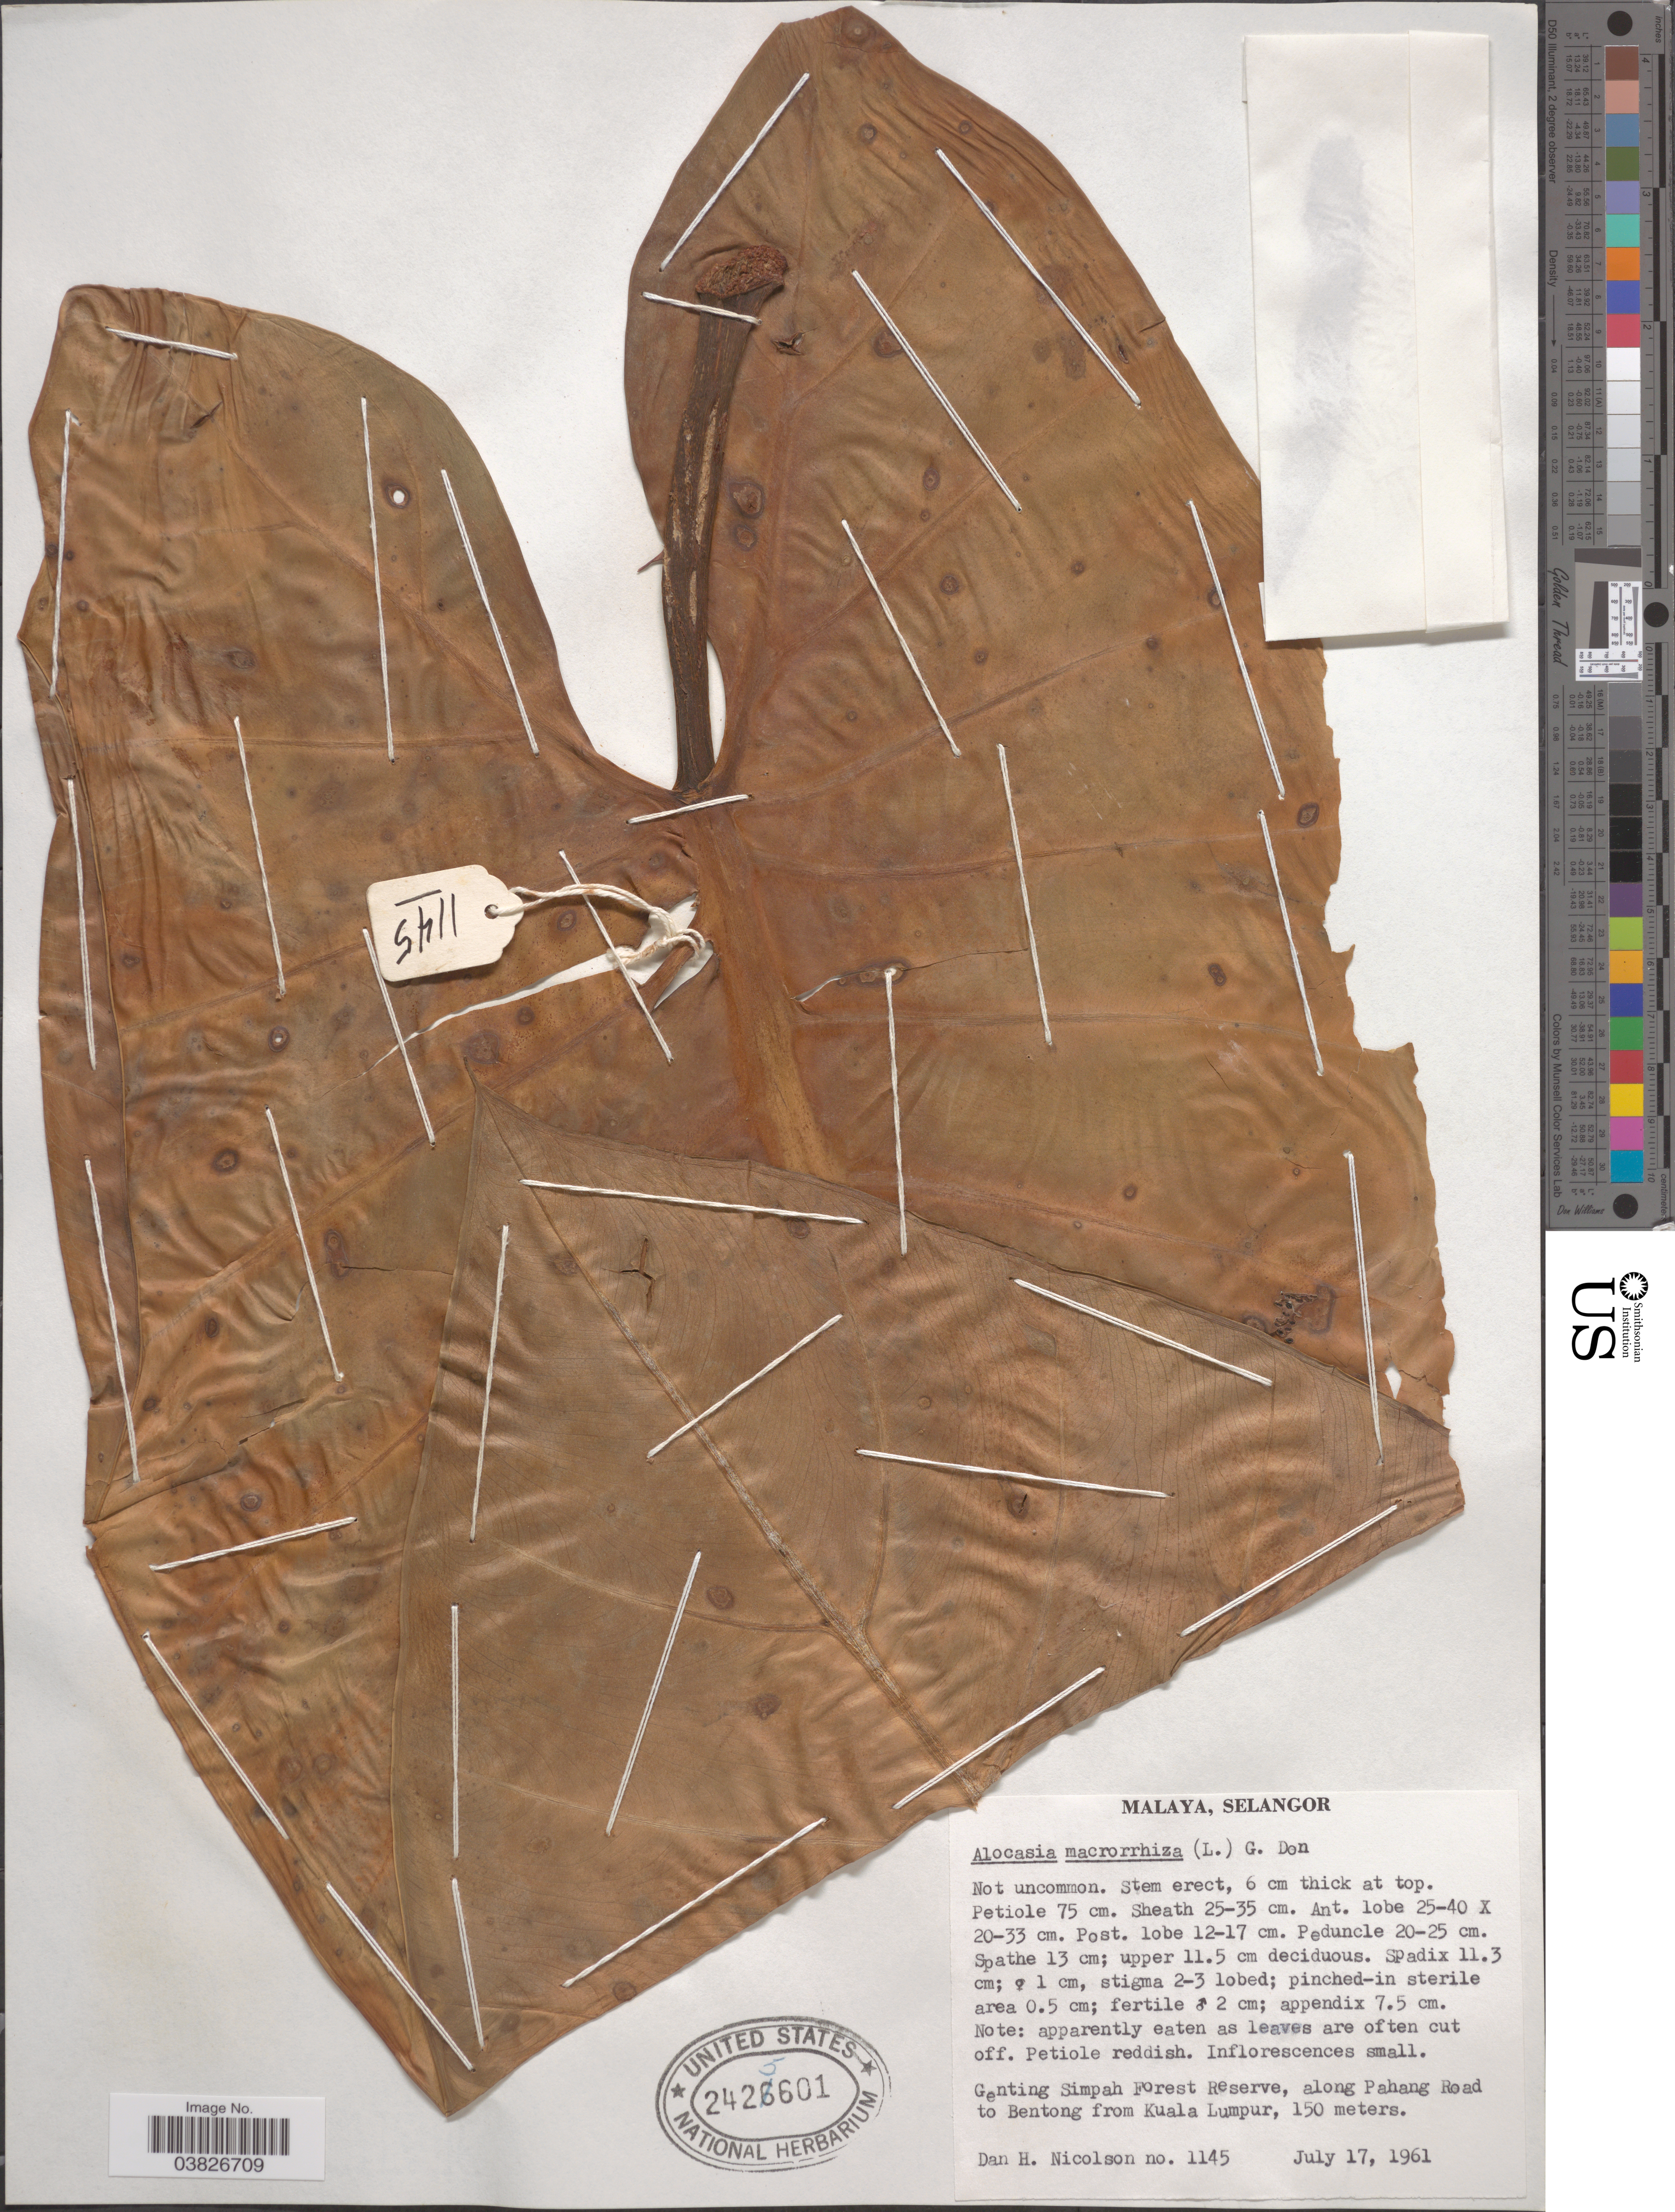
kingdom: Plantae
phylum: Tracheophyta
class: Liliopsida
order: Alismatales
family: Araceae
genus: Alocasia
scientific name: Alocasia macrorrhizos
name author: (L.) G. Don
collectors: D. H. Nicolson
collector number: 1145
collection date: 1961-07-17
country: Malaysia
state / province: Selangor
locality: Malaya. Genting Simpah Forest Reserve, along Pahang Road to Bentong, from Kuala Lumpur.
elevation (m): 150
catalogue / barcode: US 2425601